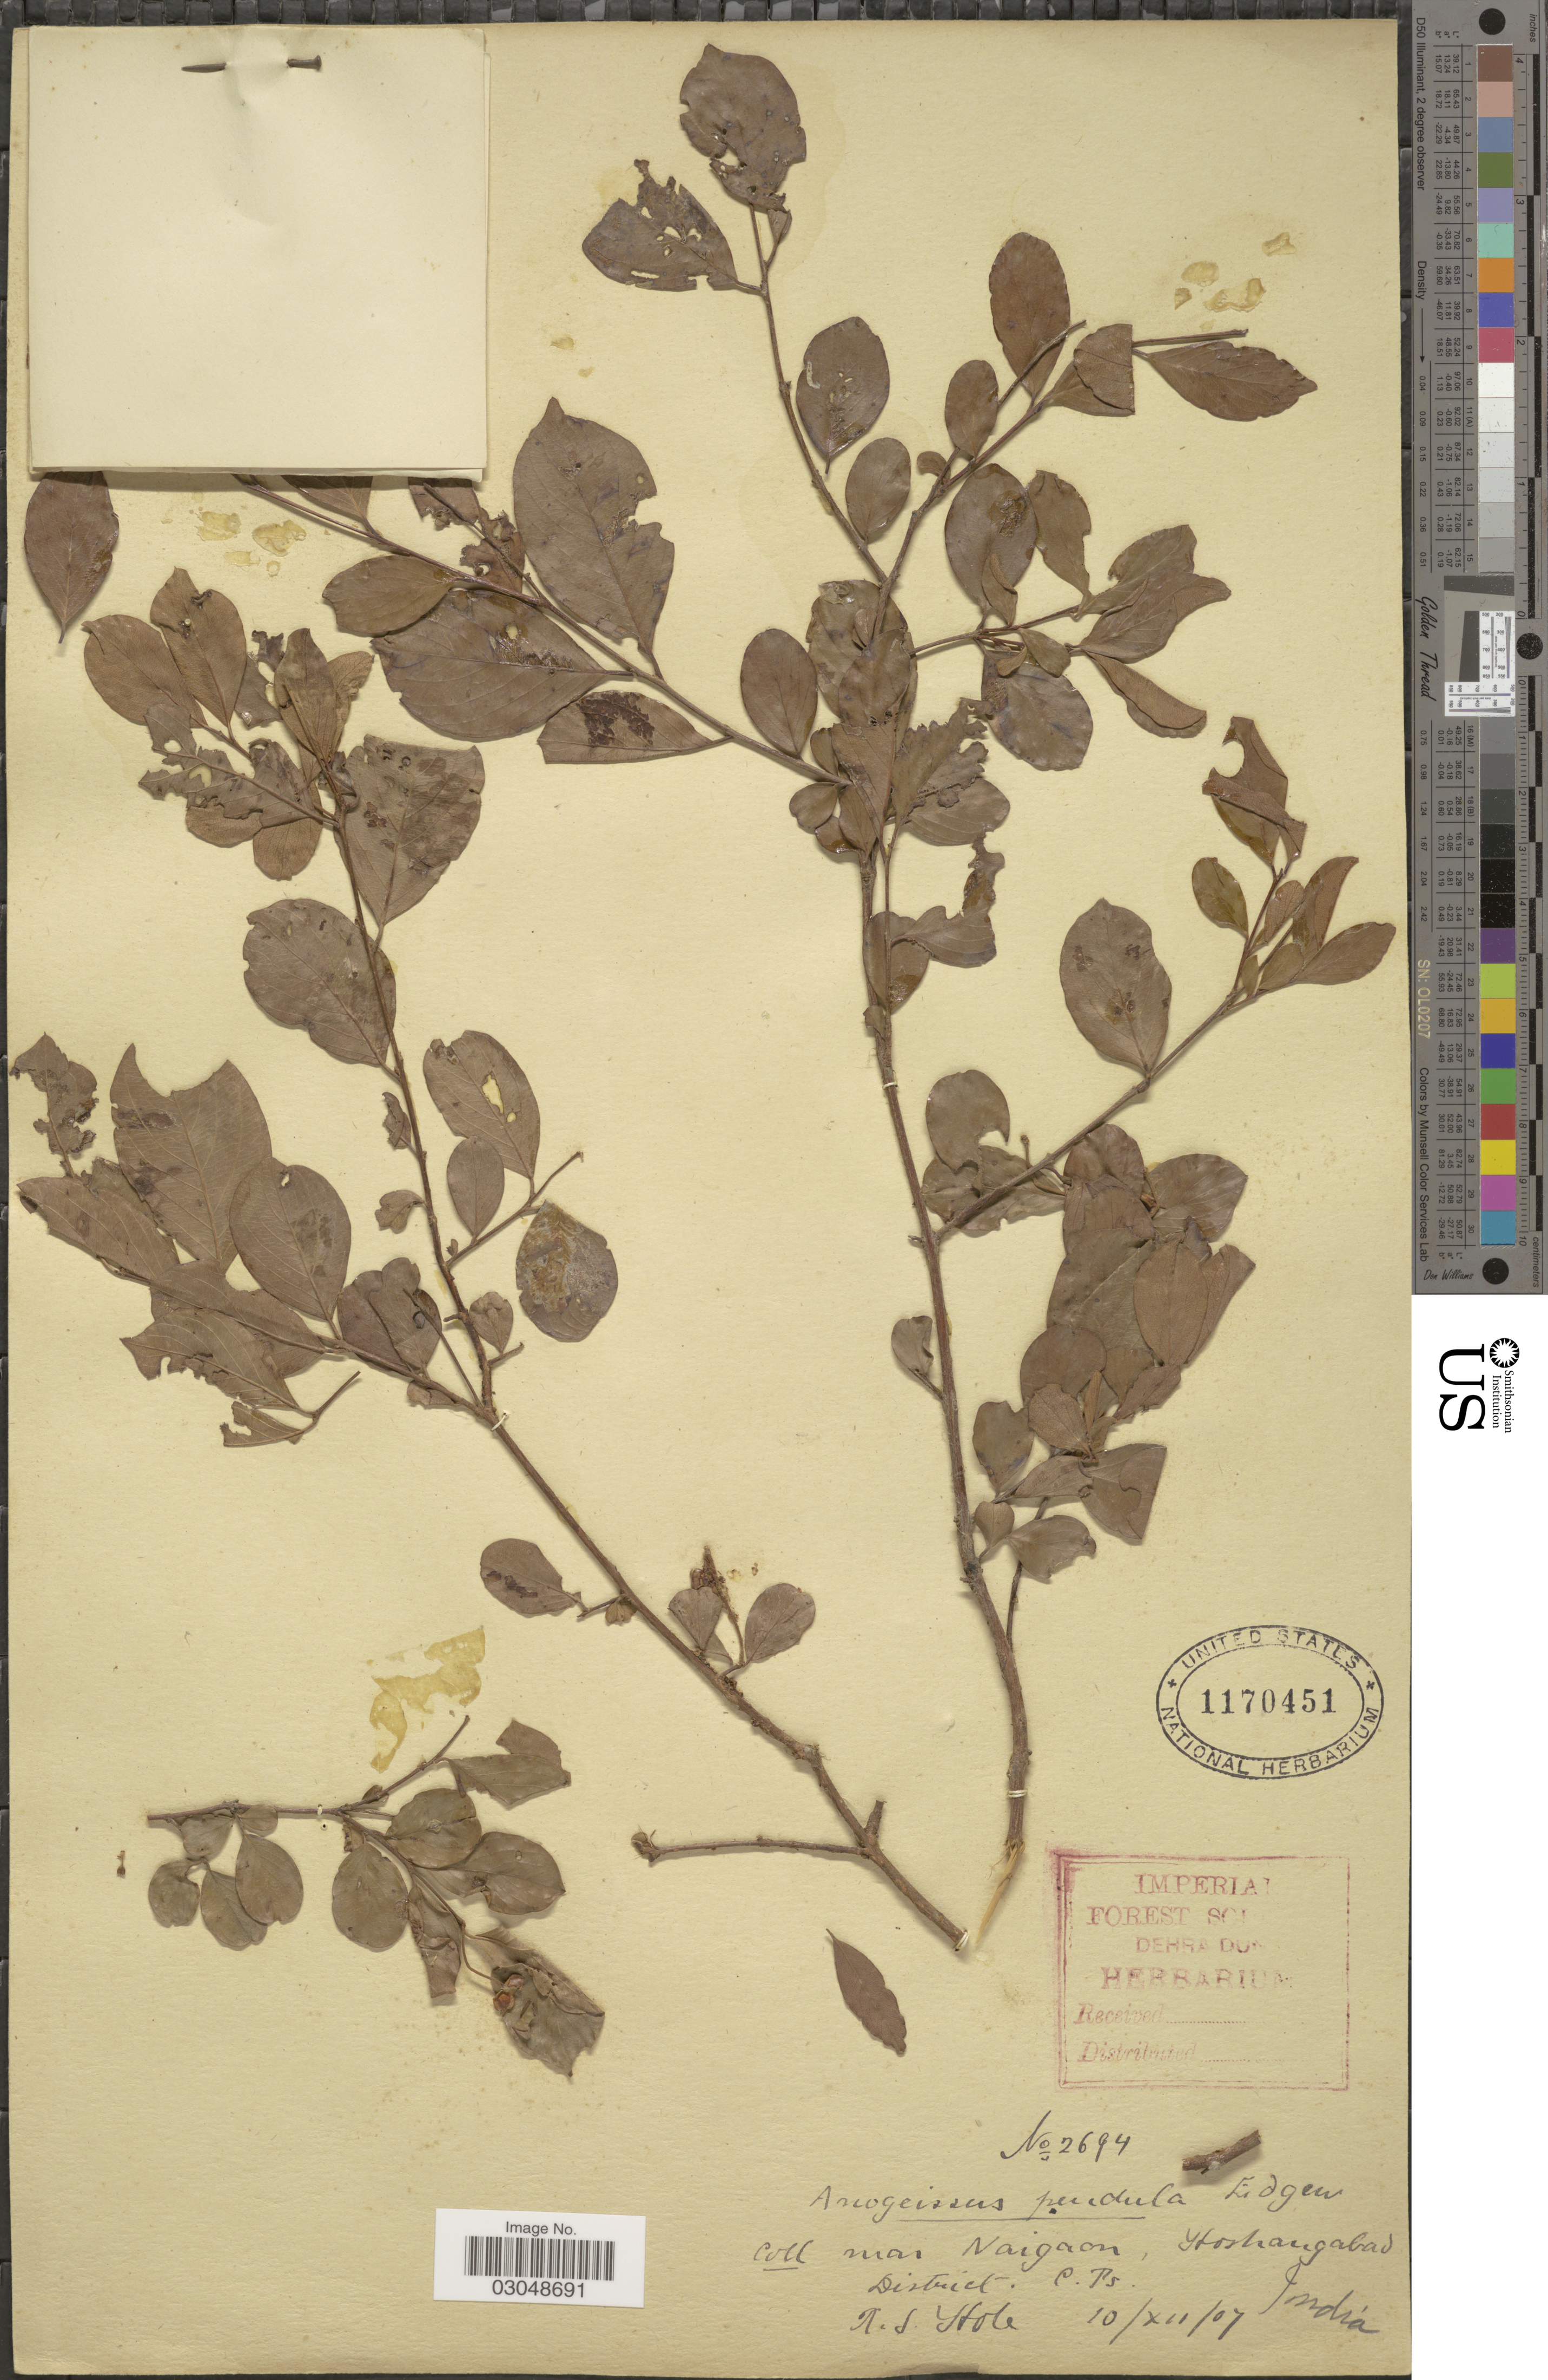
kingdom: Plantae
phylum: Tracheophyta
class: Magnoliopsida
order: Myrtales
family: Combretaceae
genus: Anogeissus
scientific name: Anogeissus pendula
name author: Edgew.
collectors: R. S. Hole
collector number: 2694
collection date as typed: Transcribed d/m/y: 10/12/7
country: India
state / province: Madhya Pradesh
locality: Near Naigaon, Hoshangabad District. C. Ps. [interpreted]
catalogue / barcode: US 1170451